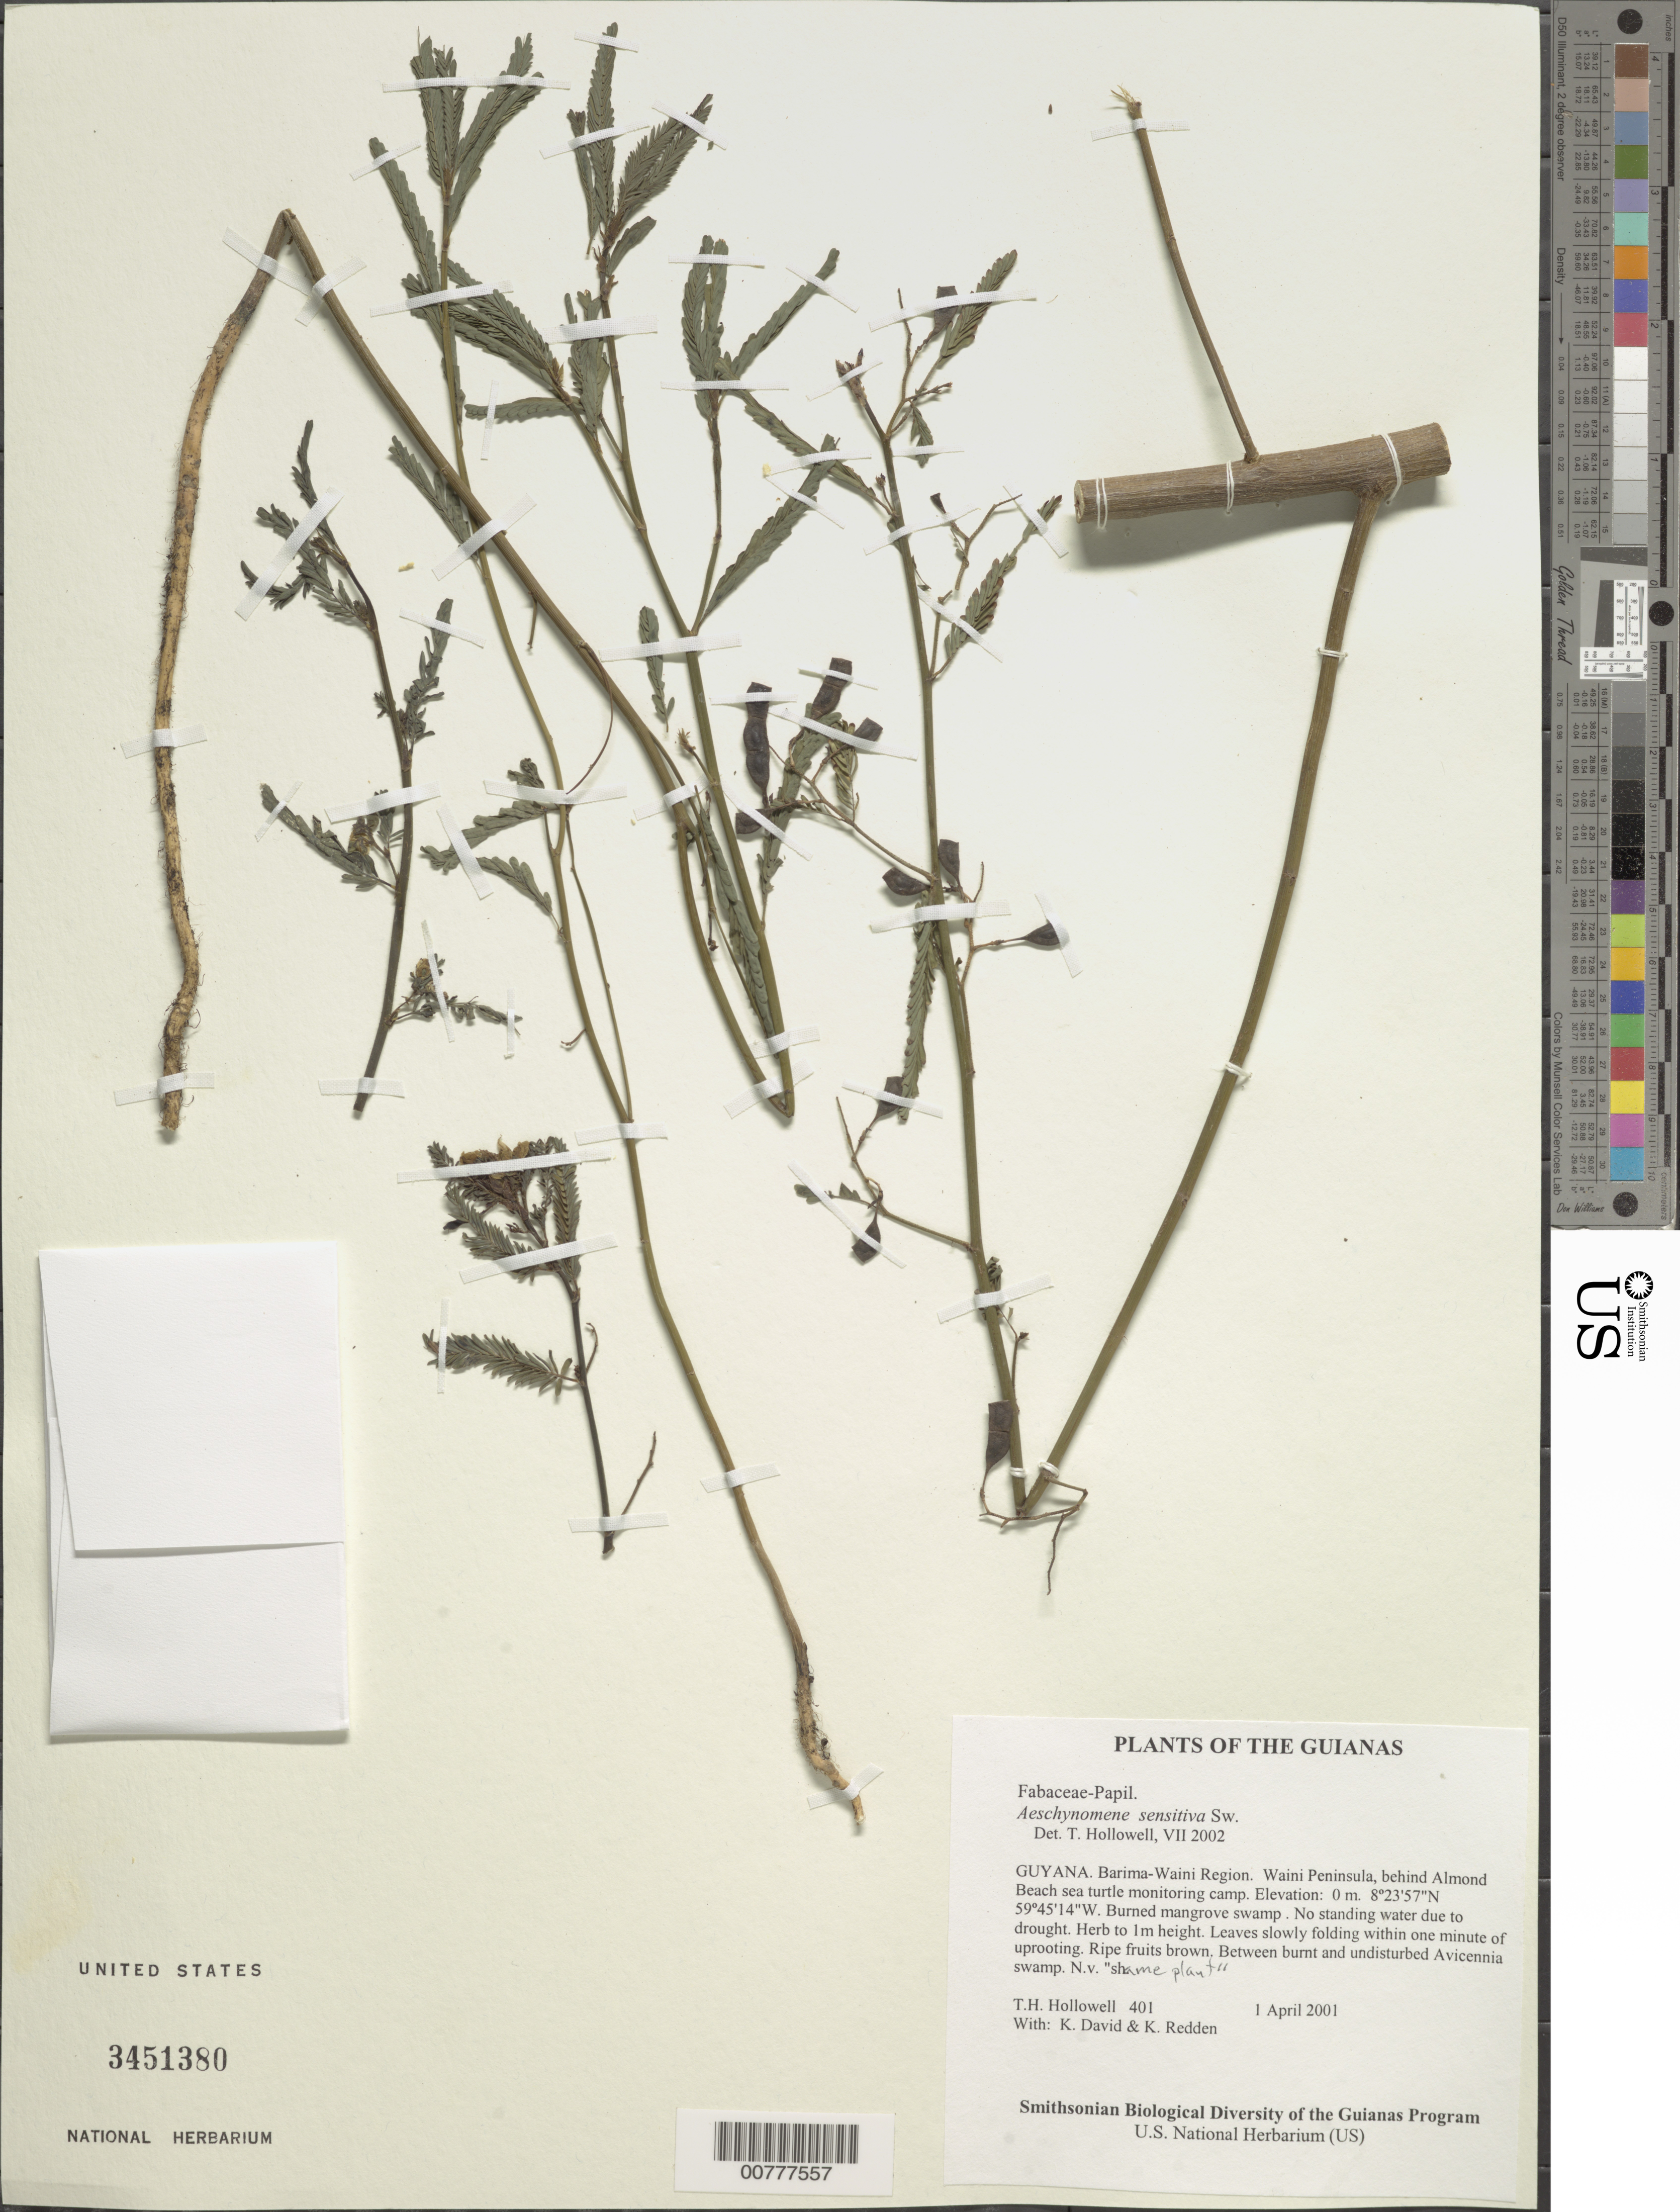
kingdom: Plantae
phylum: Tracheophyta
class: Magnoliopsida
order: Fabales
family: Fabaceae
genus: Aeschynomene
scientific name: Aeschynomene sensitiva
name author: Sw.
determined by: Hollowell, T. H., (BOT), Smithsonian Institution - National Museum of Natural History (UNITED STATES)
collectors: T. Hollowell, K. David & K. M. Redden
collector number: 401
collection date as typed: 1 April 2001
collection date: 2001-04-01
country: Guyana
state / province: Barima-Waini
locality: Waini Peninsula, behind Almond Beach sea turtle monitoring camp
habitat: Burned mangrove swamp. No standing water due to drought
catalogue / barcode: US 3451380